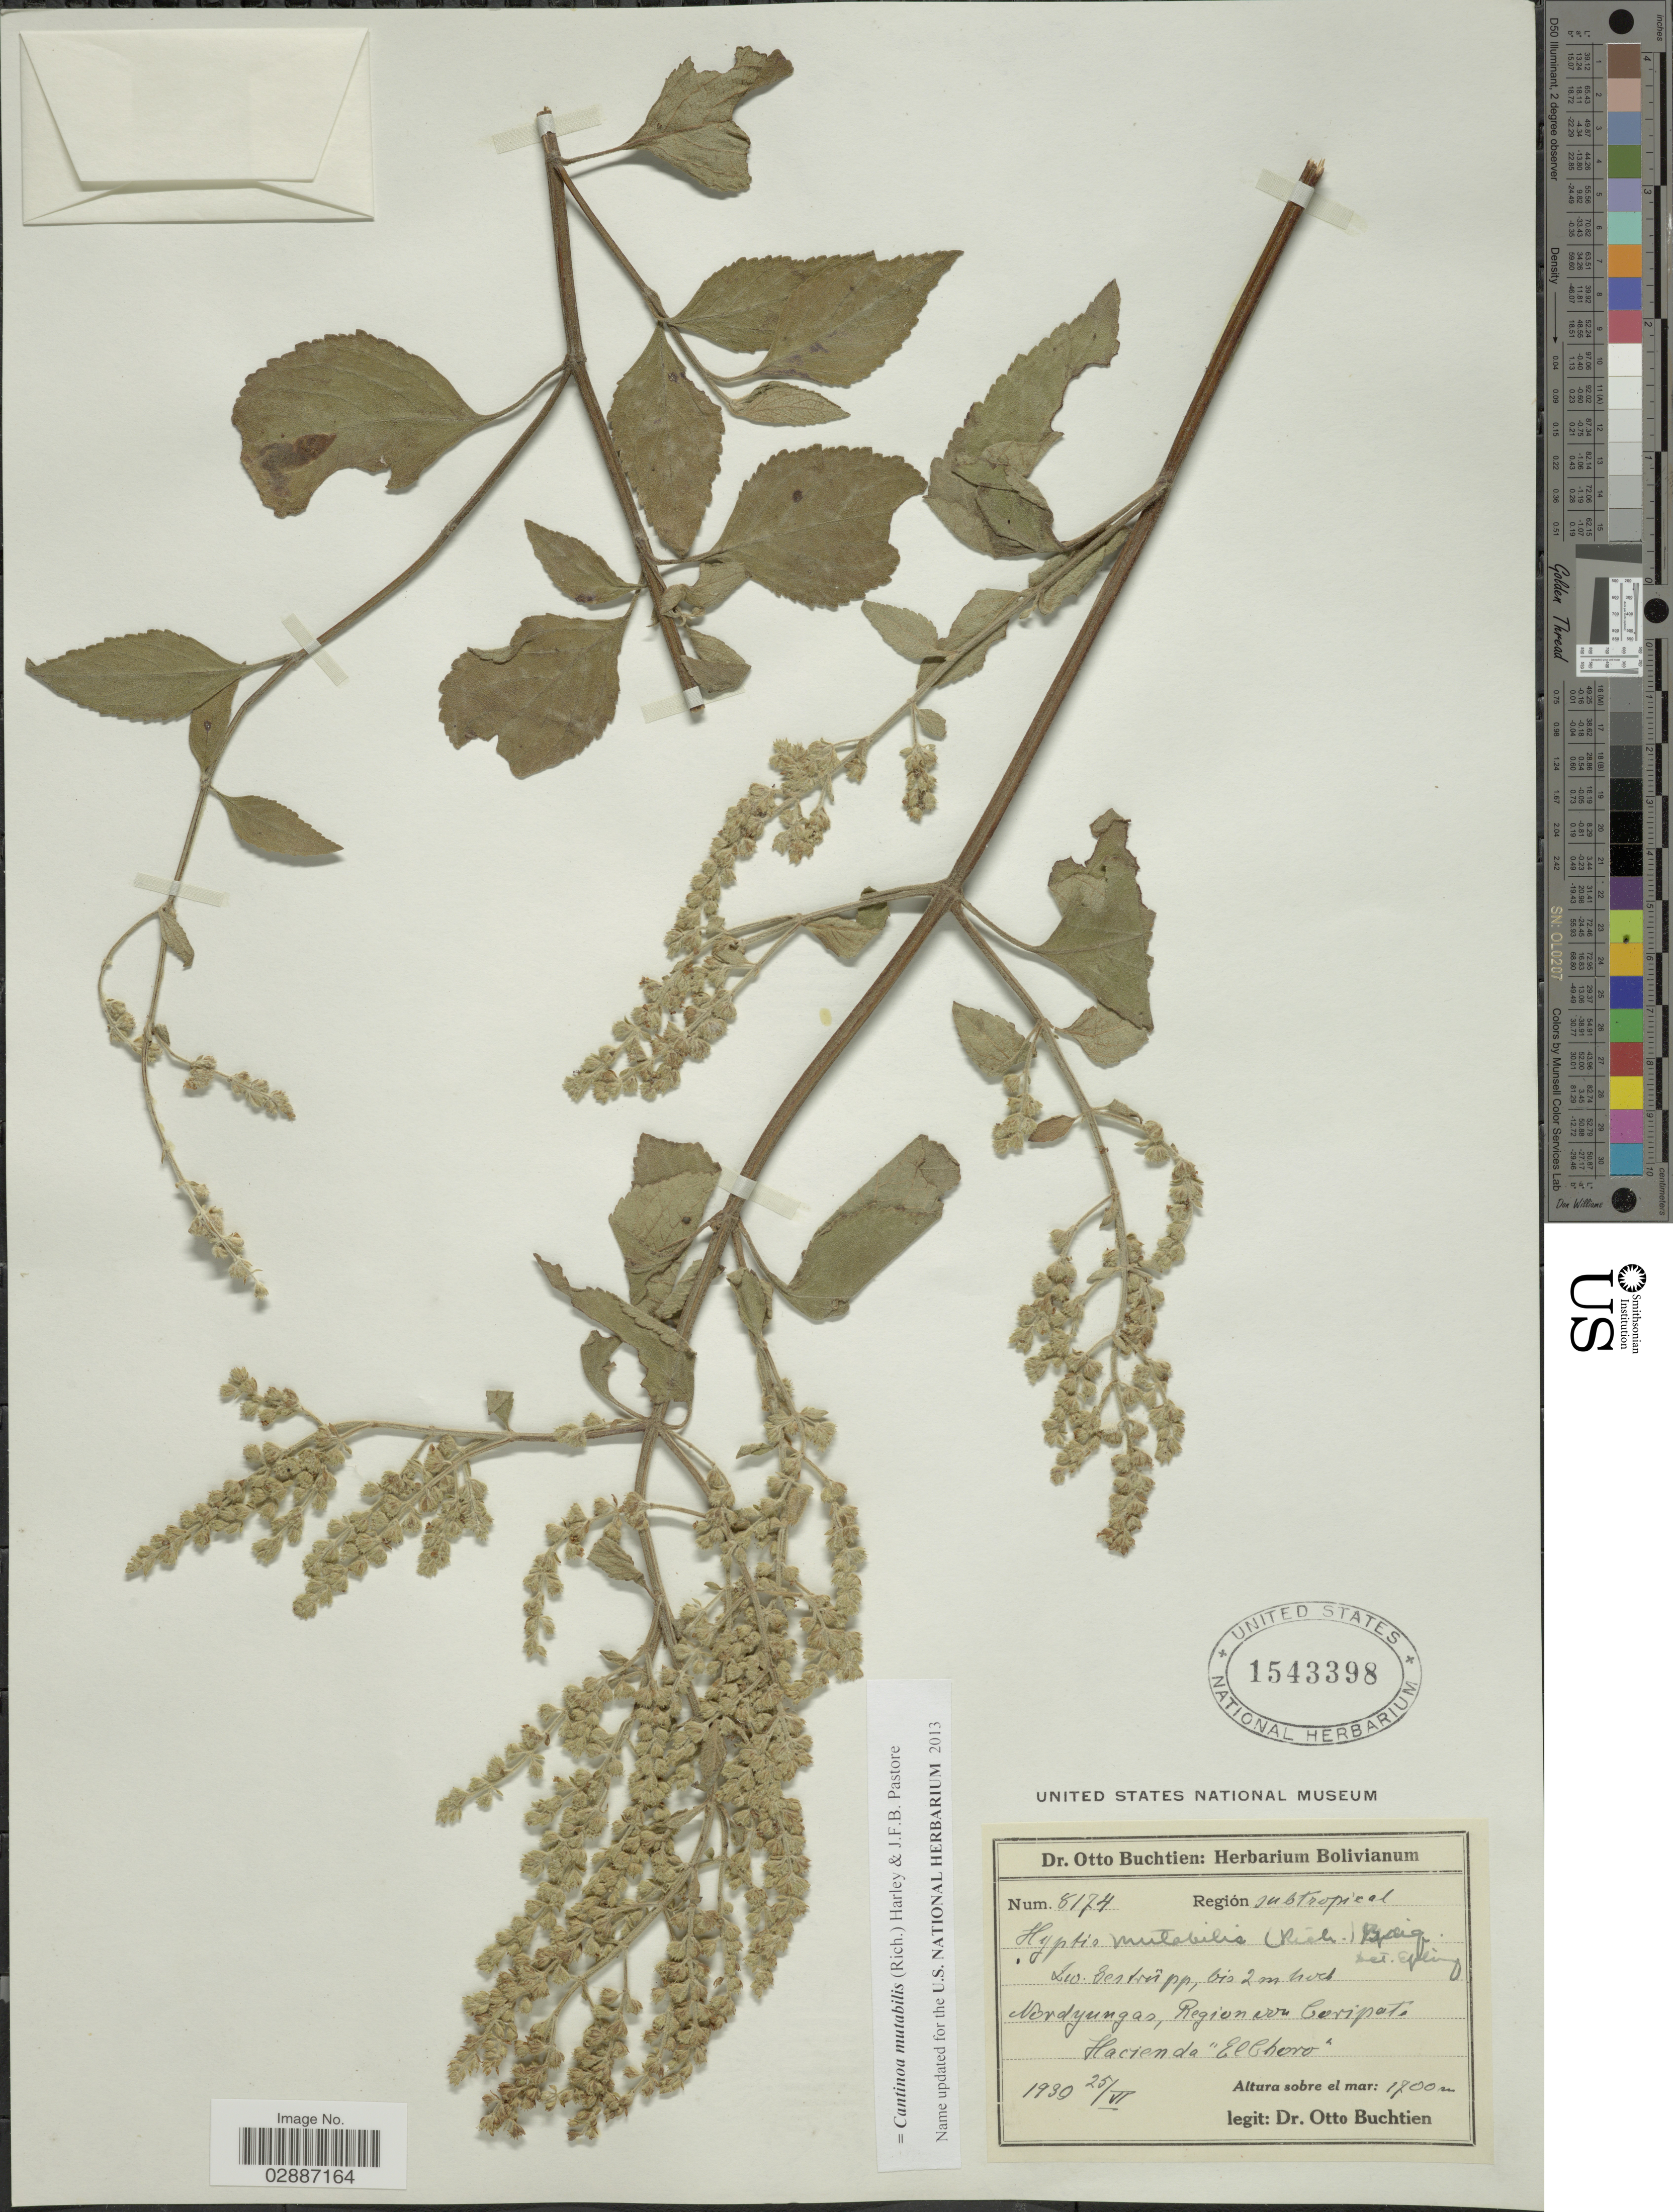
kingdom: Plantae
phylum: Tracheophyta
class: Magnoliopsida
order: Lamiales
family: Lamiaceae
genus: Cantinoa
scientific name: Cantinoa mutabilis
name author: (Epling) Harley & J.F.B. Pastore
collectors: O. Buchtien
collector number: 8174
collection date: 1930-06-26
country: Bolivia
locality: Nordyungas, Region von Coripata. Hacienda "El Choro".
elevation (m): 1700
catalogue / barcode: US 1543398